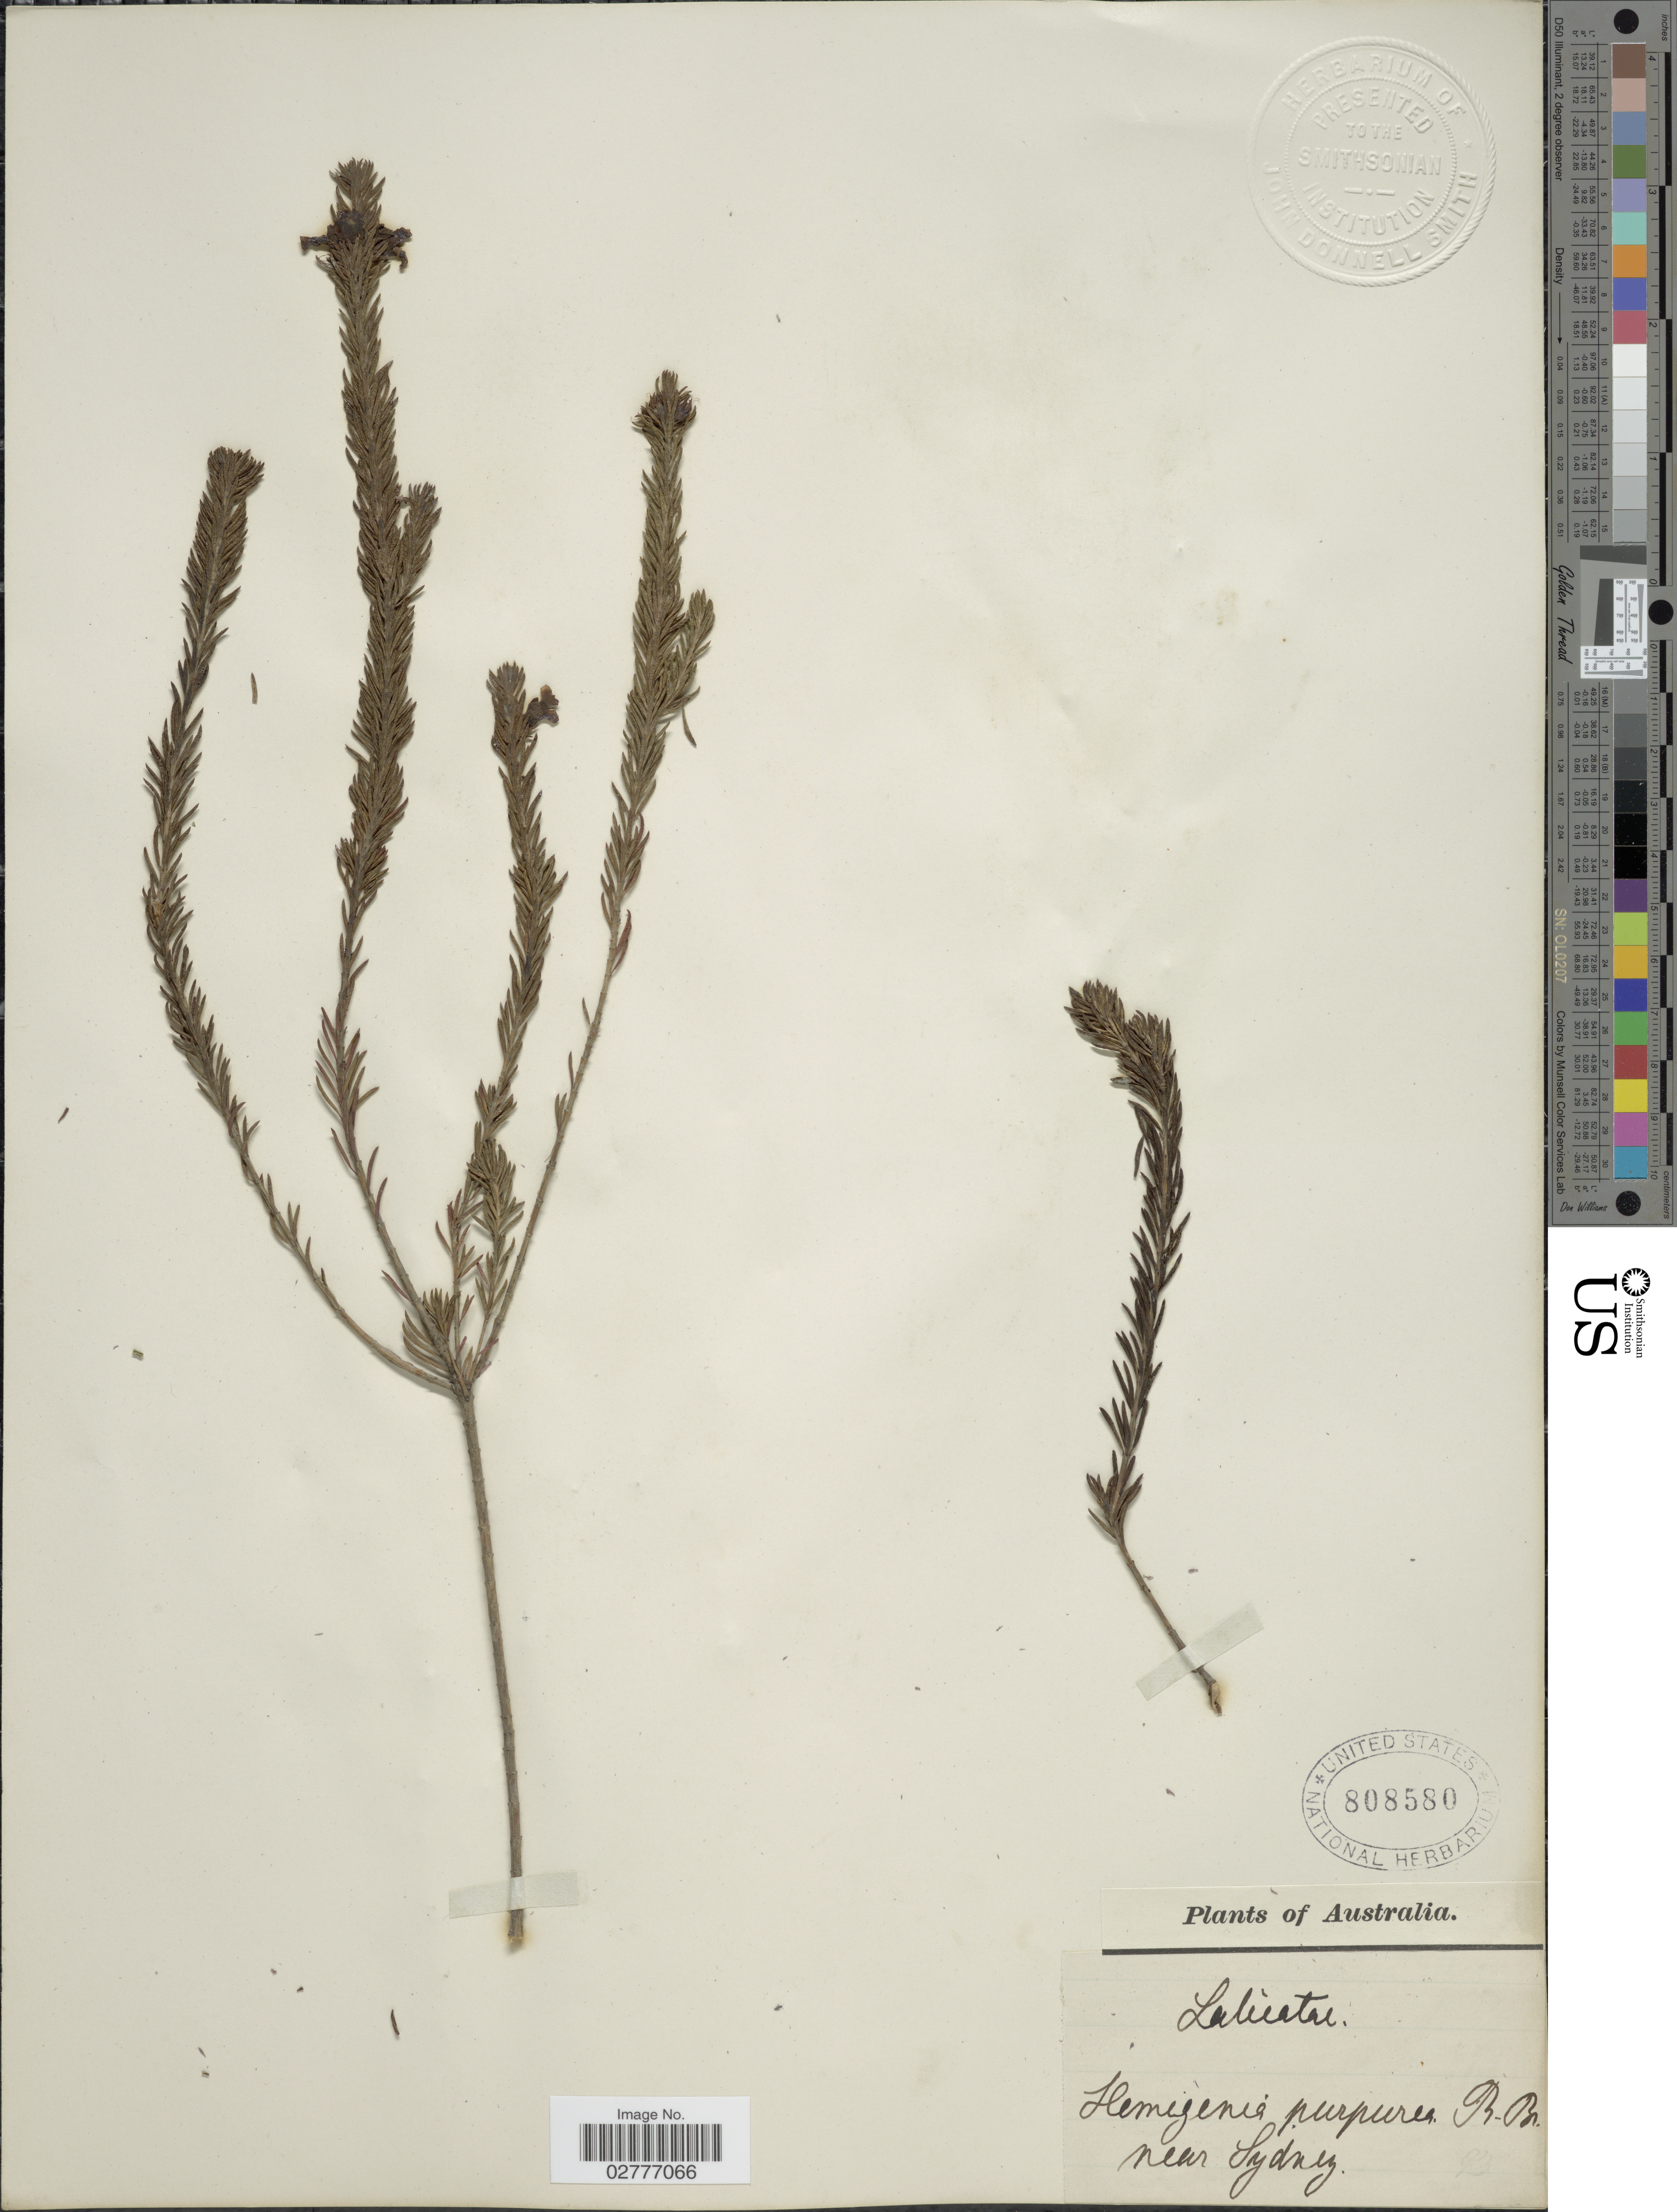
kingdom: Plantae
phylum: Tracheophyta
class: Magnoliopsida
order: Lamiales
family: Lamiaceae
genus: Hemigenia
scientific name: Hemigenia purpurea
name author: R. Br.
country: Australia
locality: Near Sydney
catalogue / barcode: US 808580